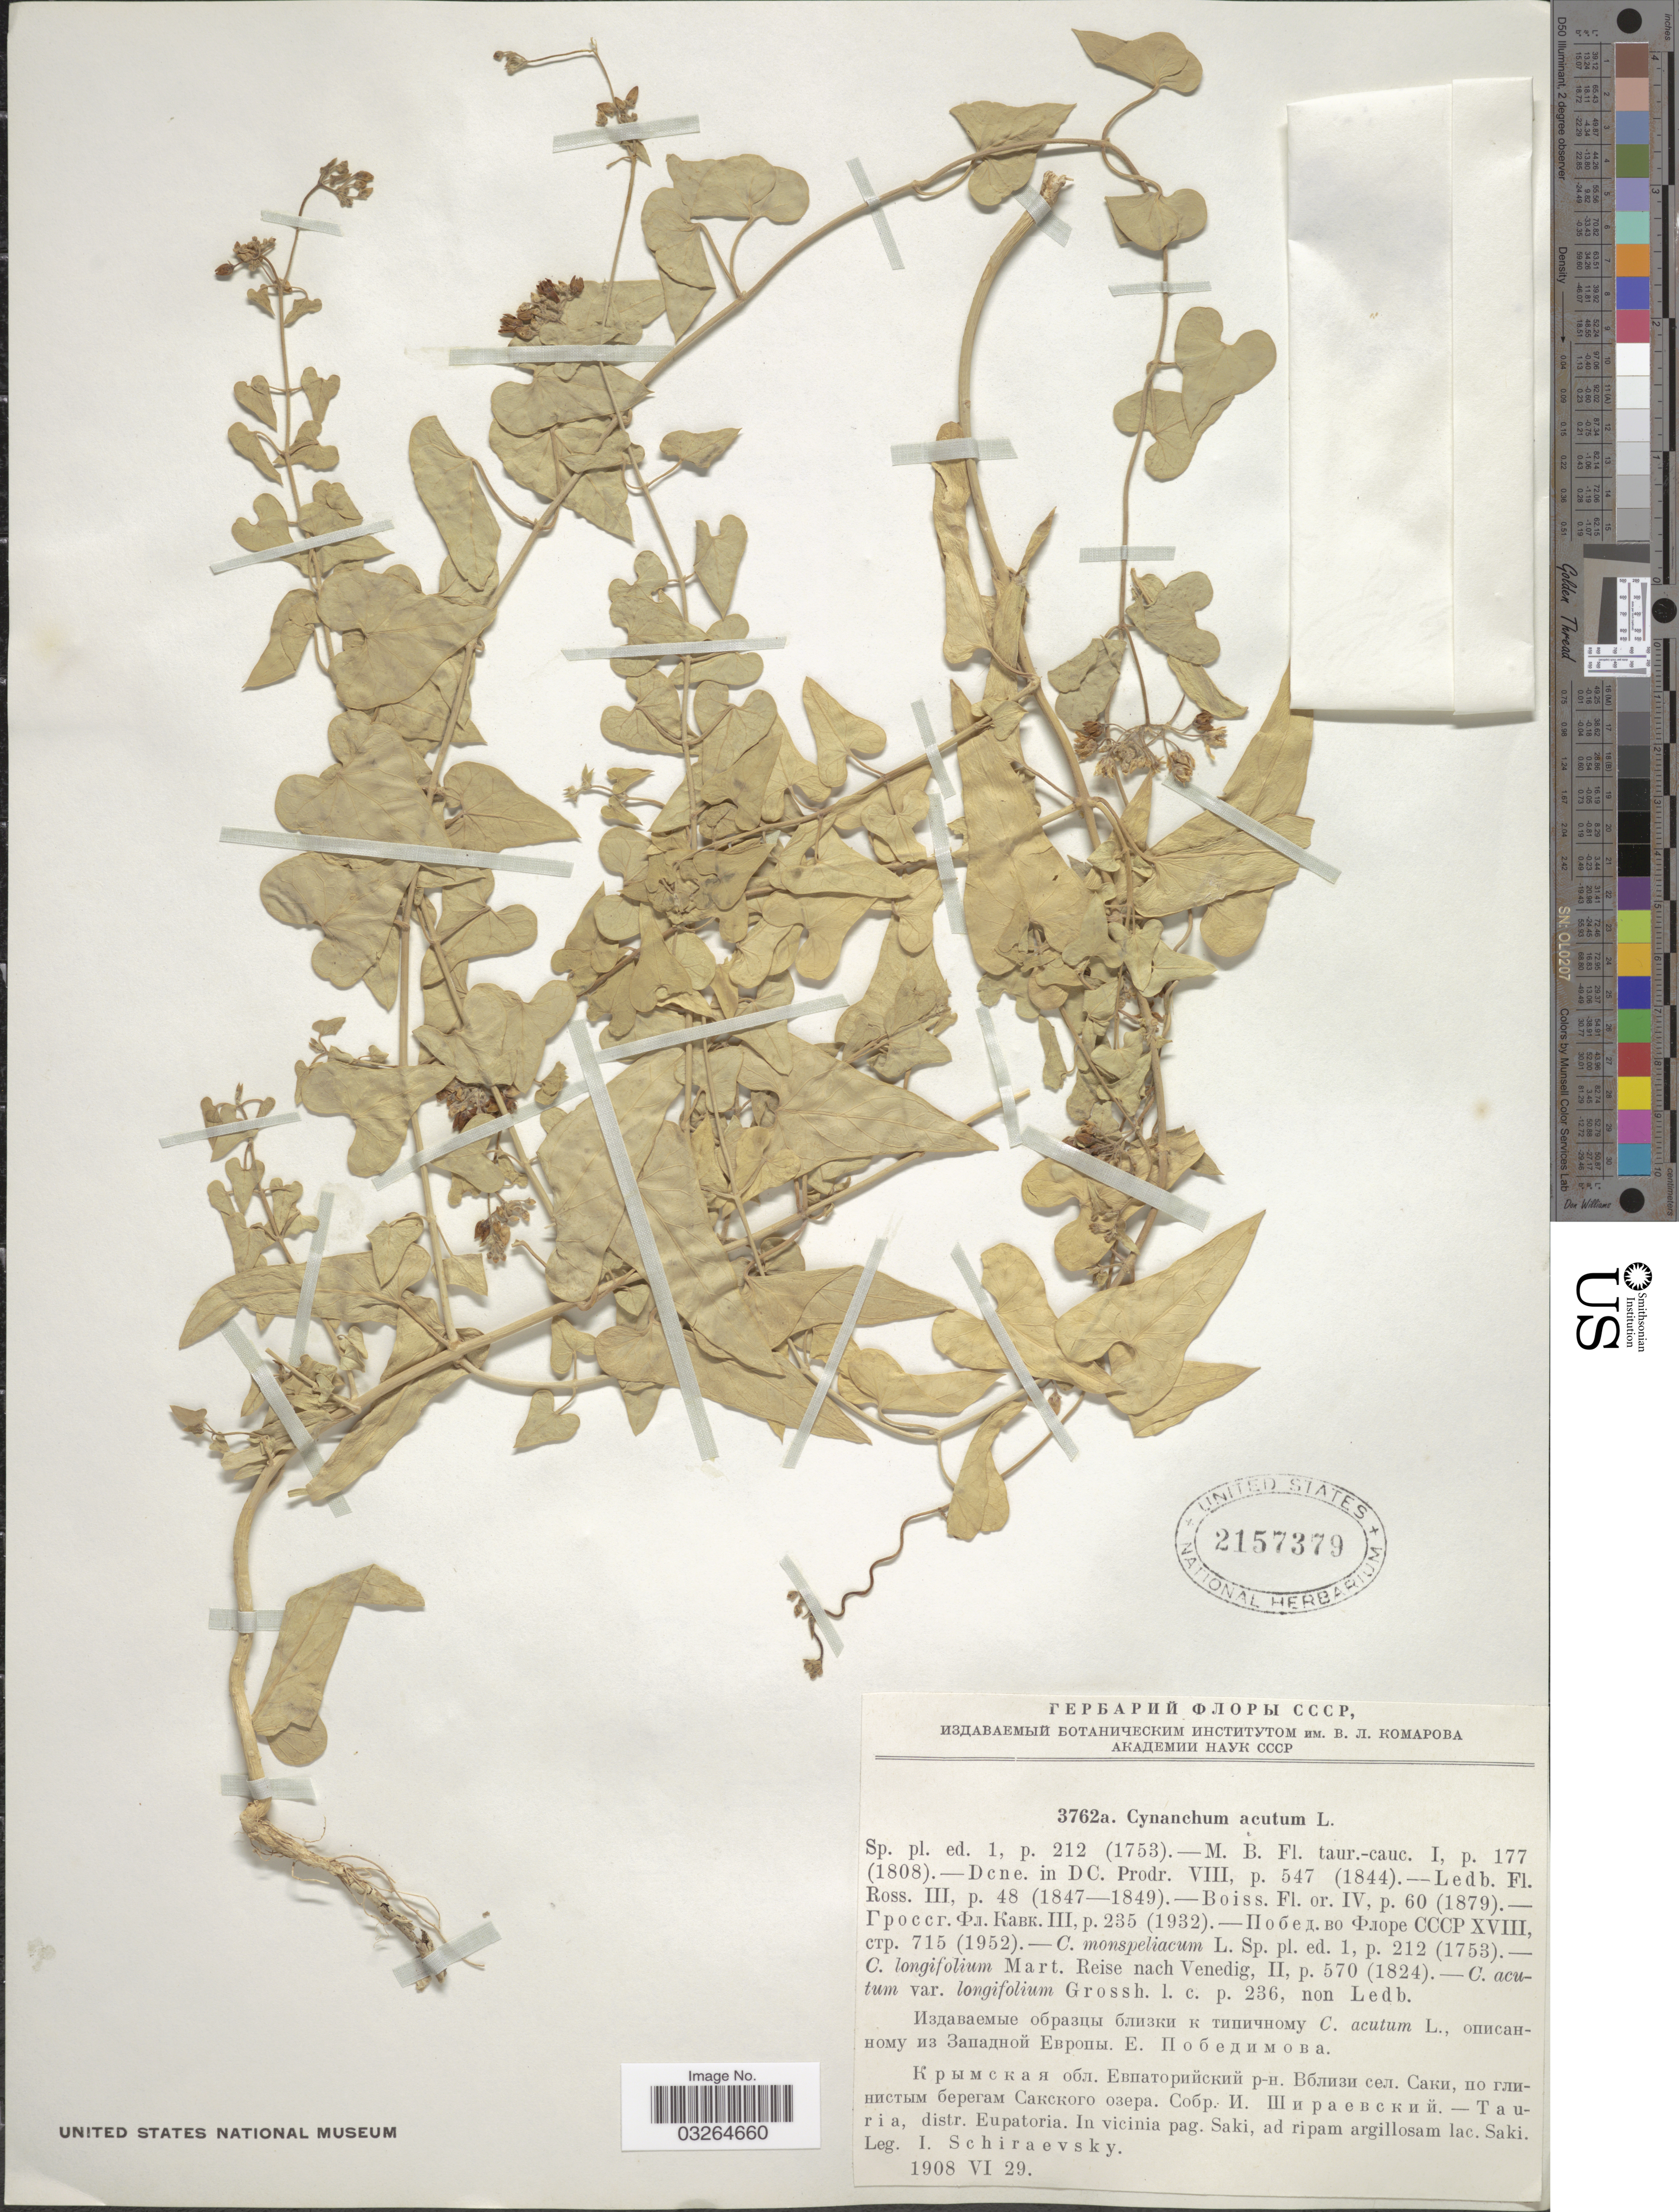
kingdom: Plantae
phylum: Tracheophyta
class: Magnoliopsida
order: Gentianales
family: Apocynaceae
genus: Cynanchum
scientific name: Cynanchum acutum subsp. sibiricum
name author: (Willd.) Rech. f.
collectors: I. Schiraevsky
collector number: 3762a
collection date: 1908-06-29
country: Azerbaijan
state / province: Saki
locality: Tauria, distr. Eupatoria. In vicinia pag. Saki, ad ripam argillosam lac. Saki.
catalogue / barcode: US 2157379